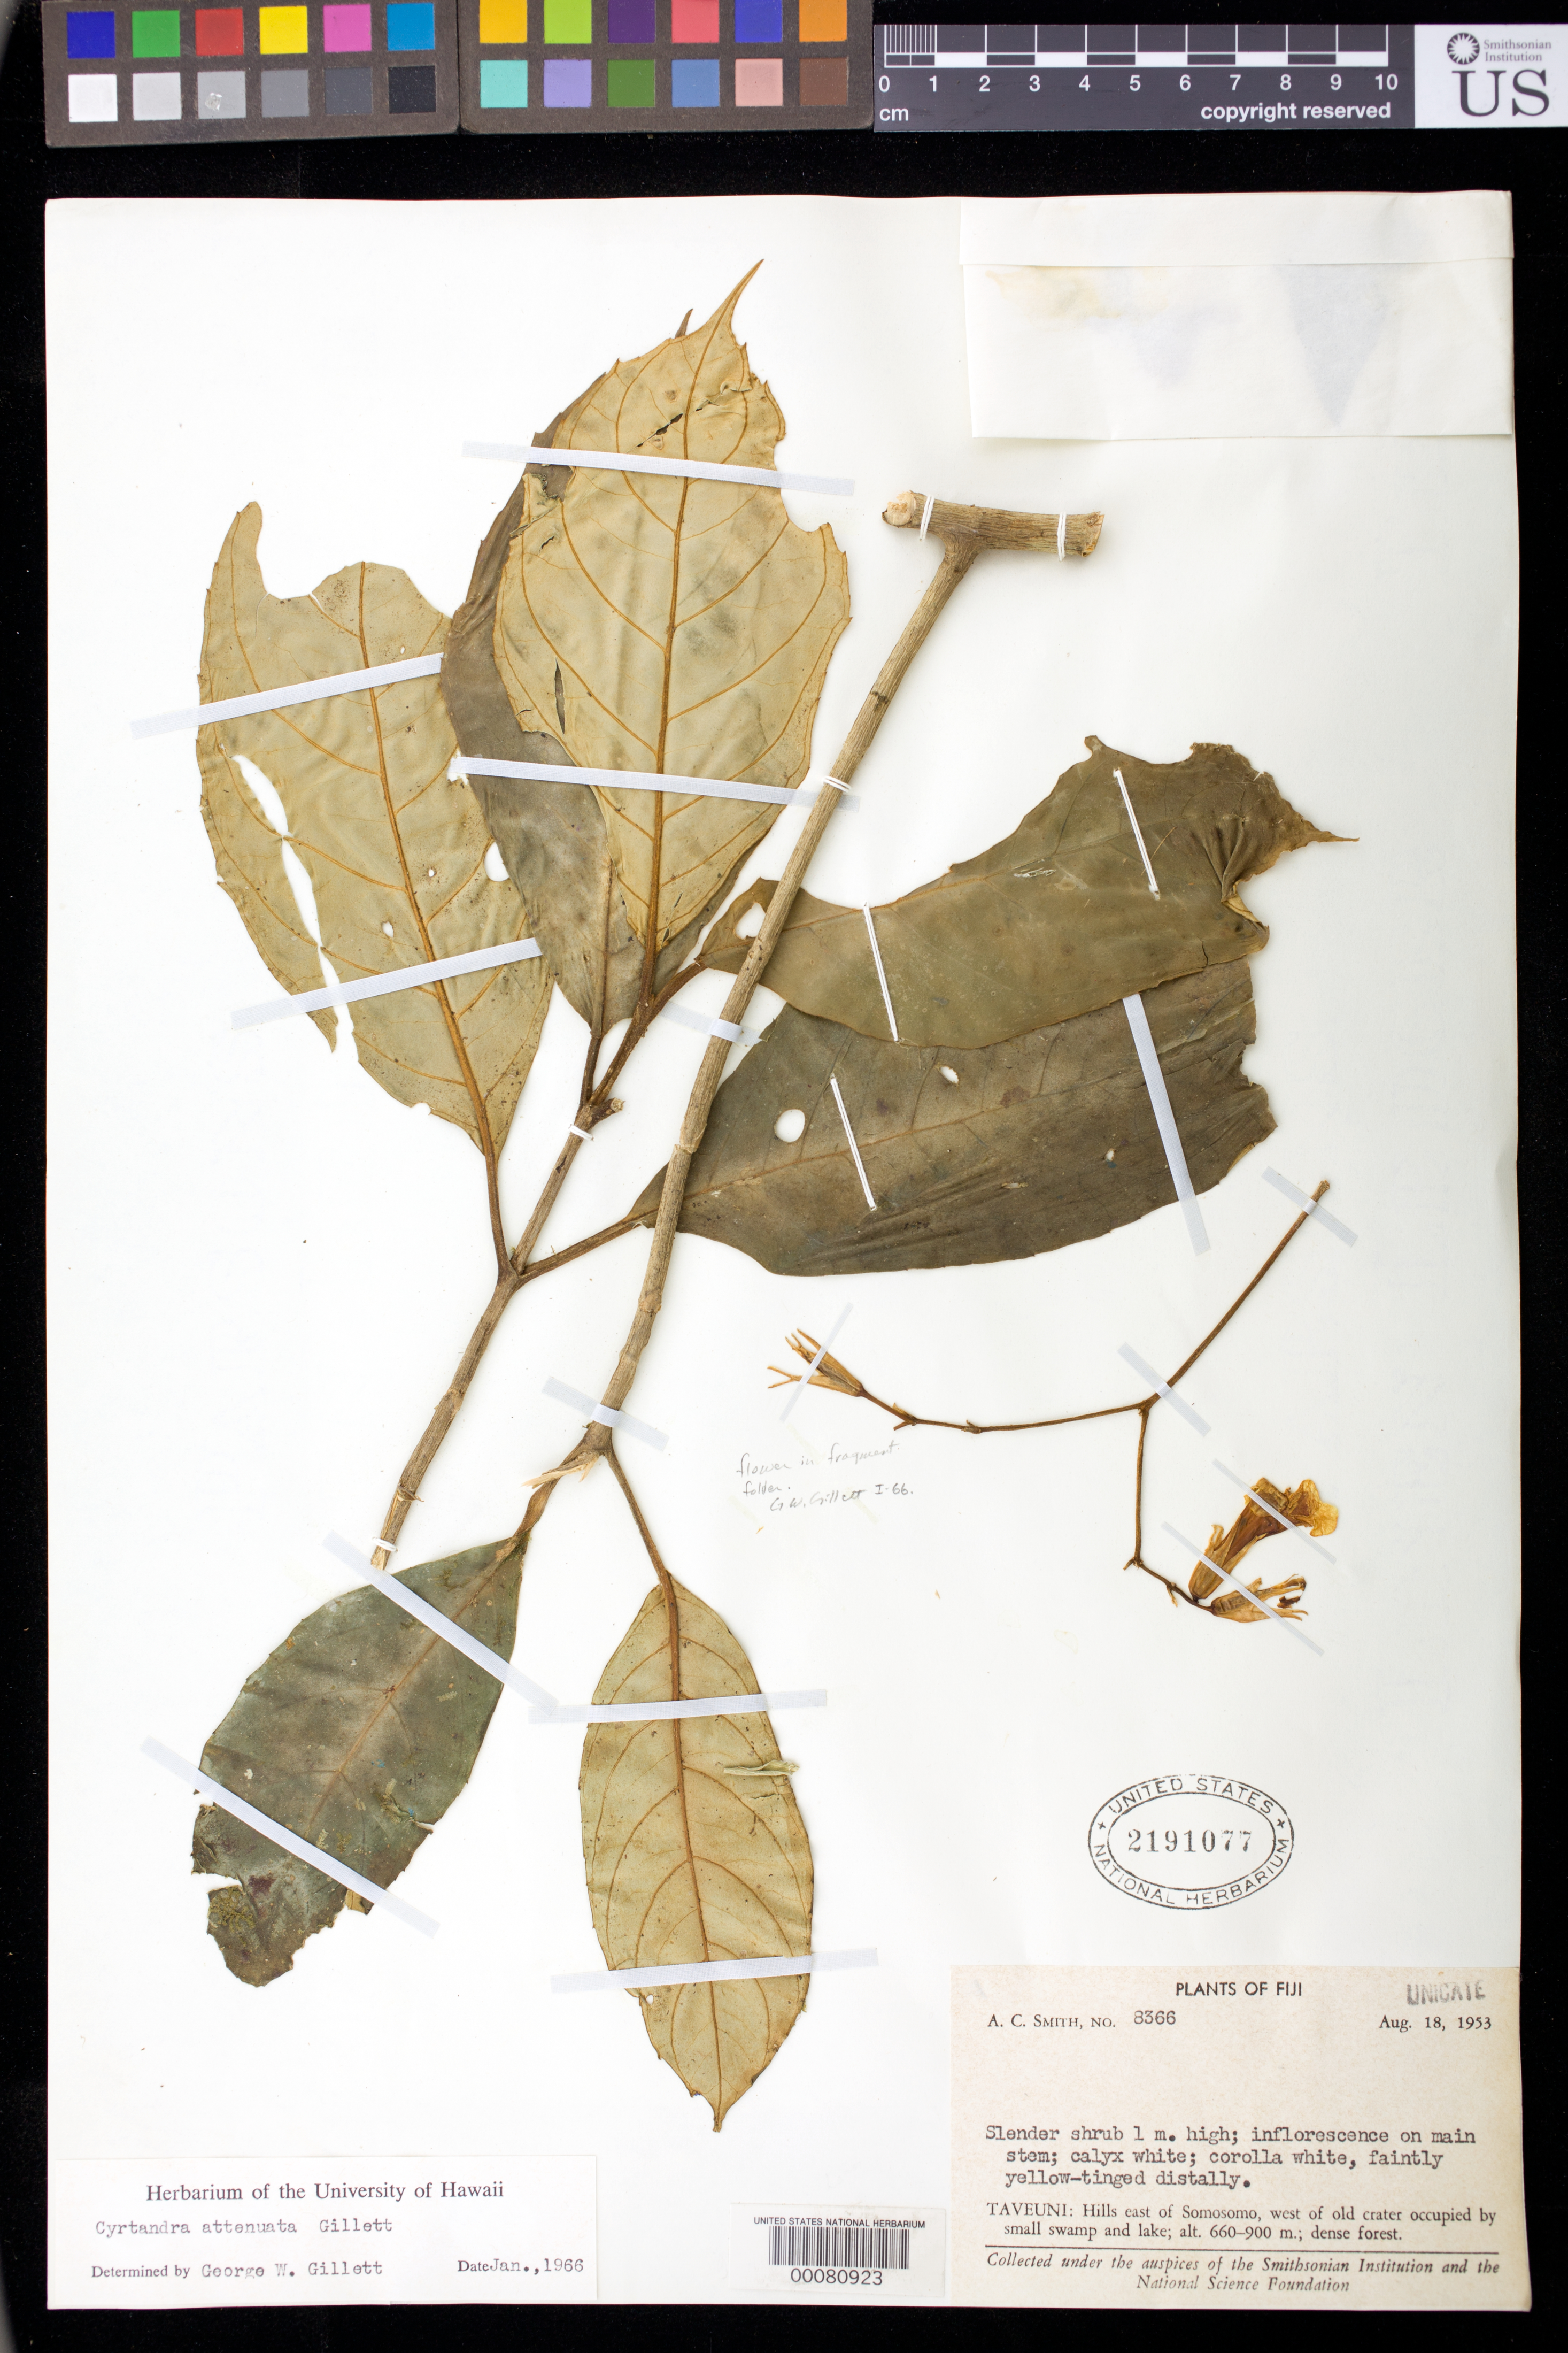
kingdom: Plantae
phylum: Tracheophyta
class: Magnoliopsida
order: Lamiales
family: Gesneriaceae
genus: Cyrtandra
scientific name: Cyrtandra natewaensis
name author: G.W. Gillett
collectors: A. C. Smith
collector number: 8366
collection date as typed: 18 Aug 1953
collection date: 1953-08-18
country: Fiji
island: Taveuni I.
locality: Taveuni, hills e of somosomo, w of old crater occupied by small swamp and lake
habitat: Dense forest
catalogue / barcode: US 2191077